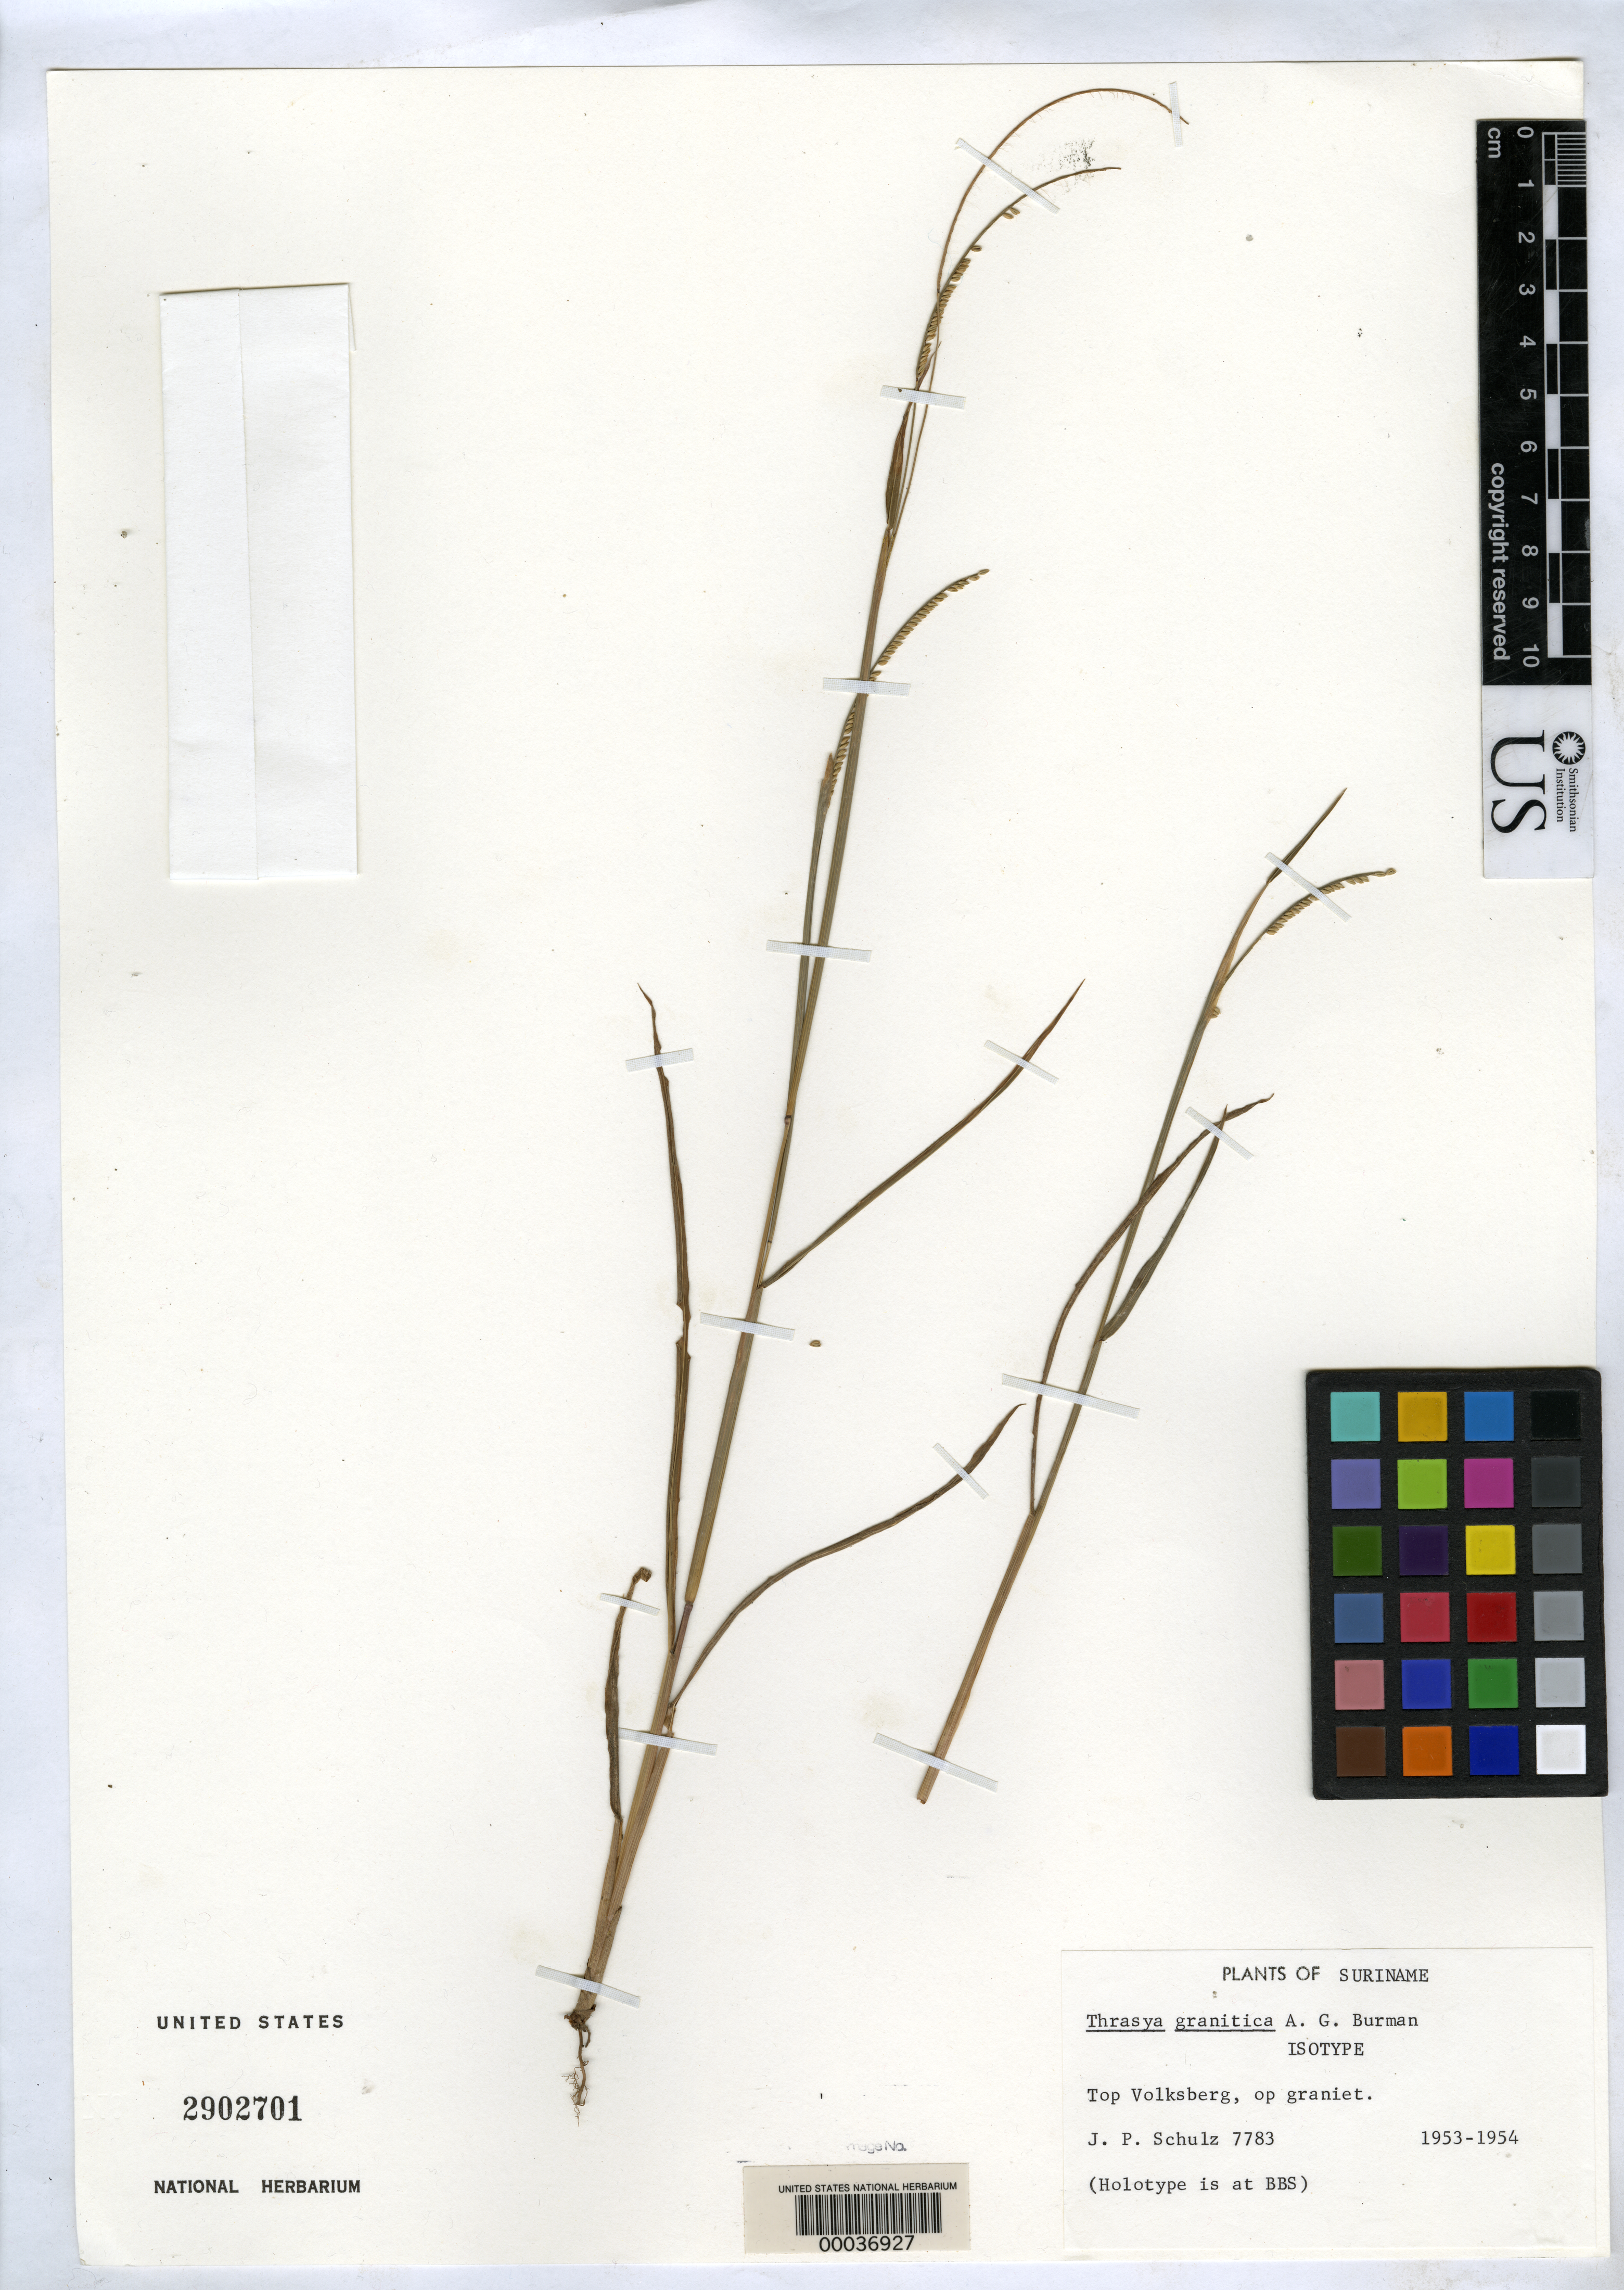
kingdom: Plantae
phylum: Tracheophyta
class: Liliopsida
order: Poales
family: Poaceae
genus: Thrasya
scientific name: Thrasya granitica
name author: A.G. Burm.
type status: Isotype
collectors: J. P. Schulz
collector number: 7783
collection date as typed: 1953 to -- --- 1954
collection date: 1953/1954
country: Suriname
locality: Top Volksberg.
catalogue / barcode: US 2902701